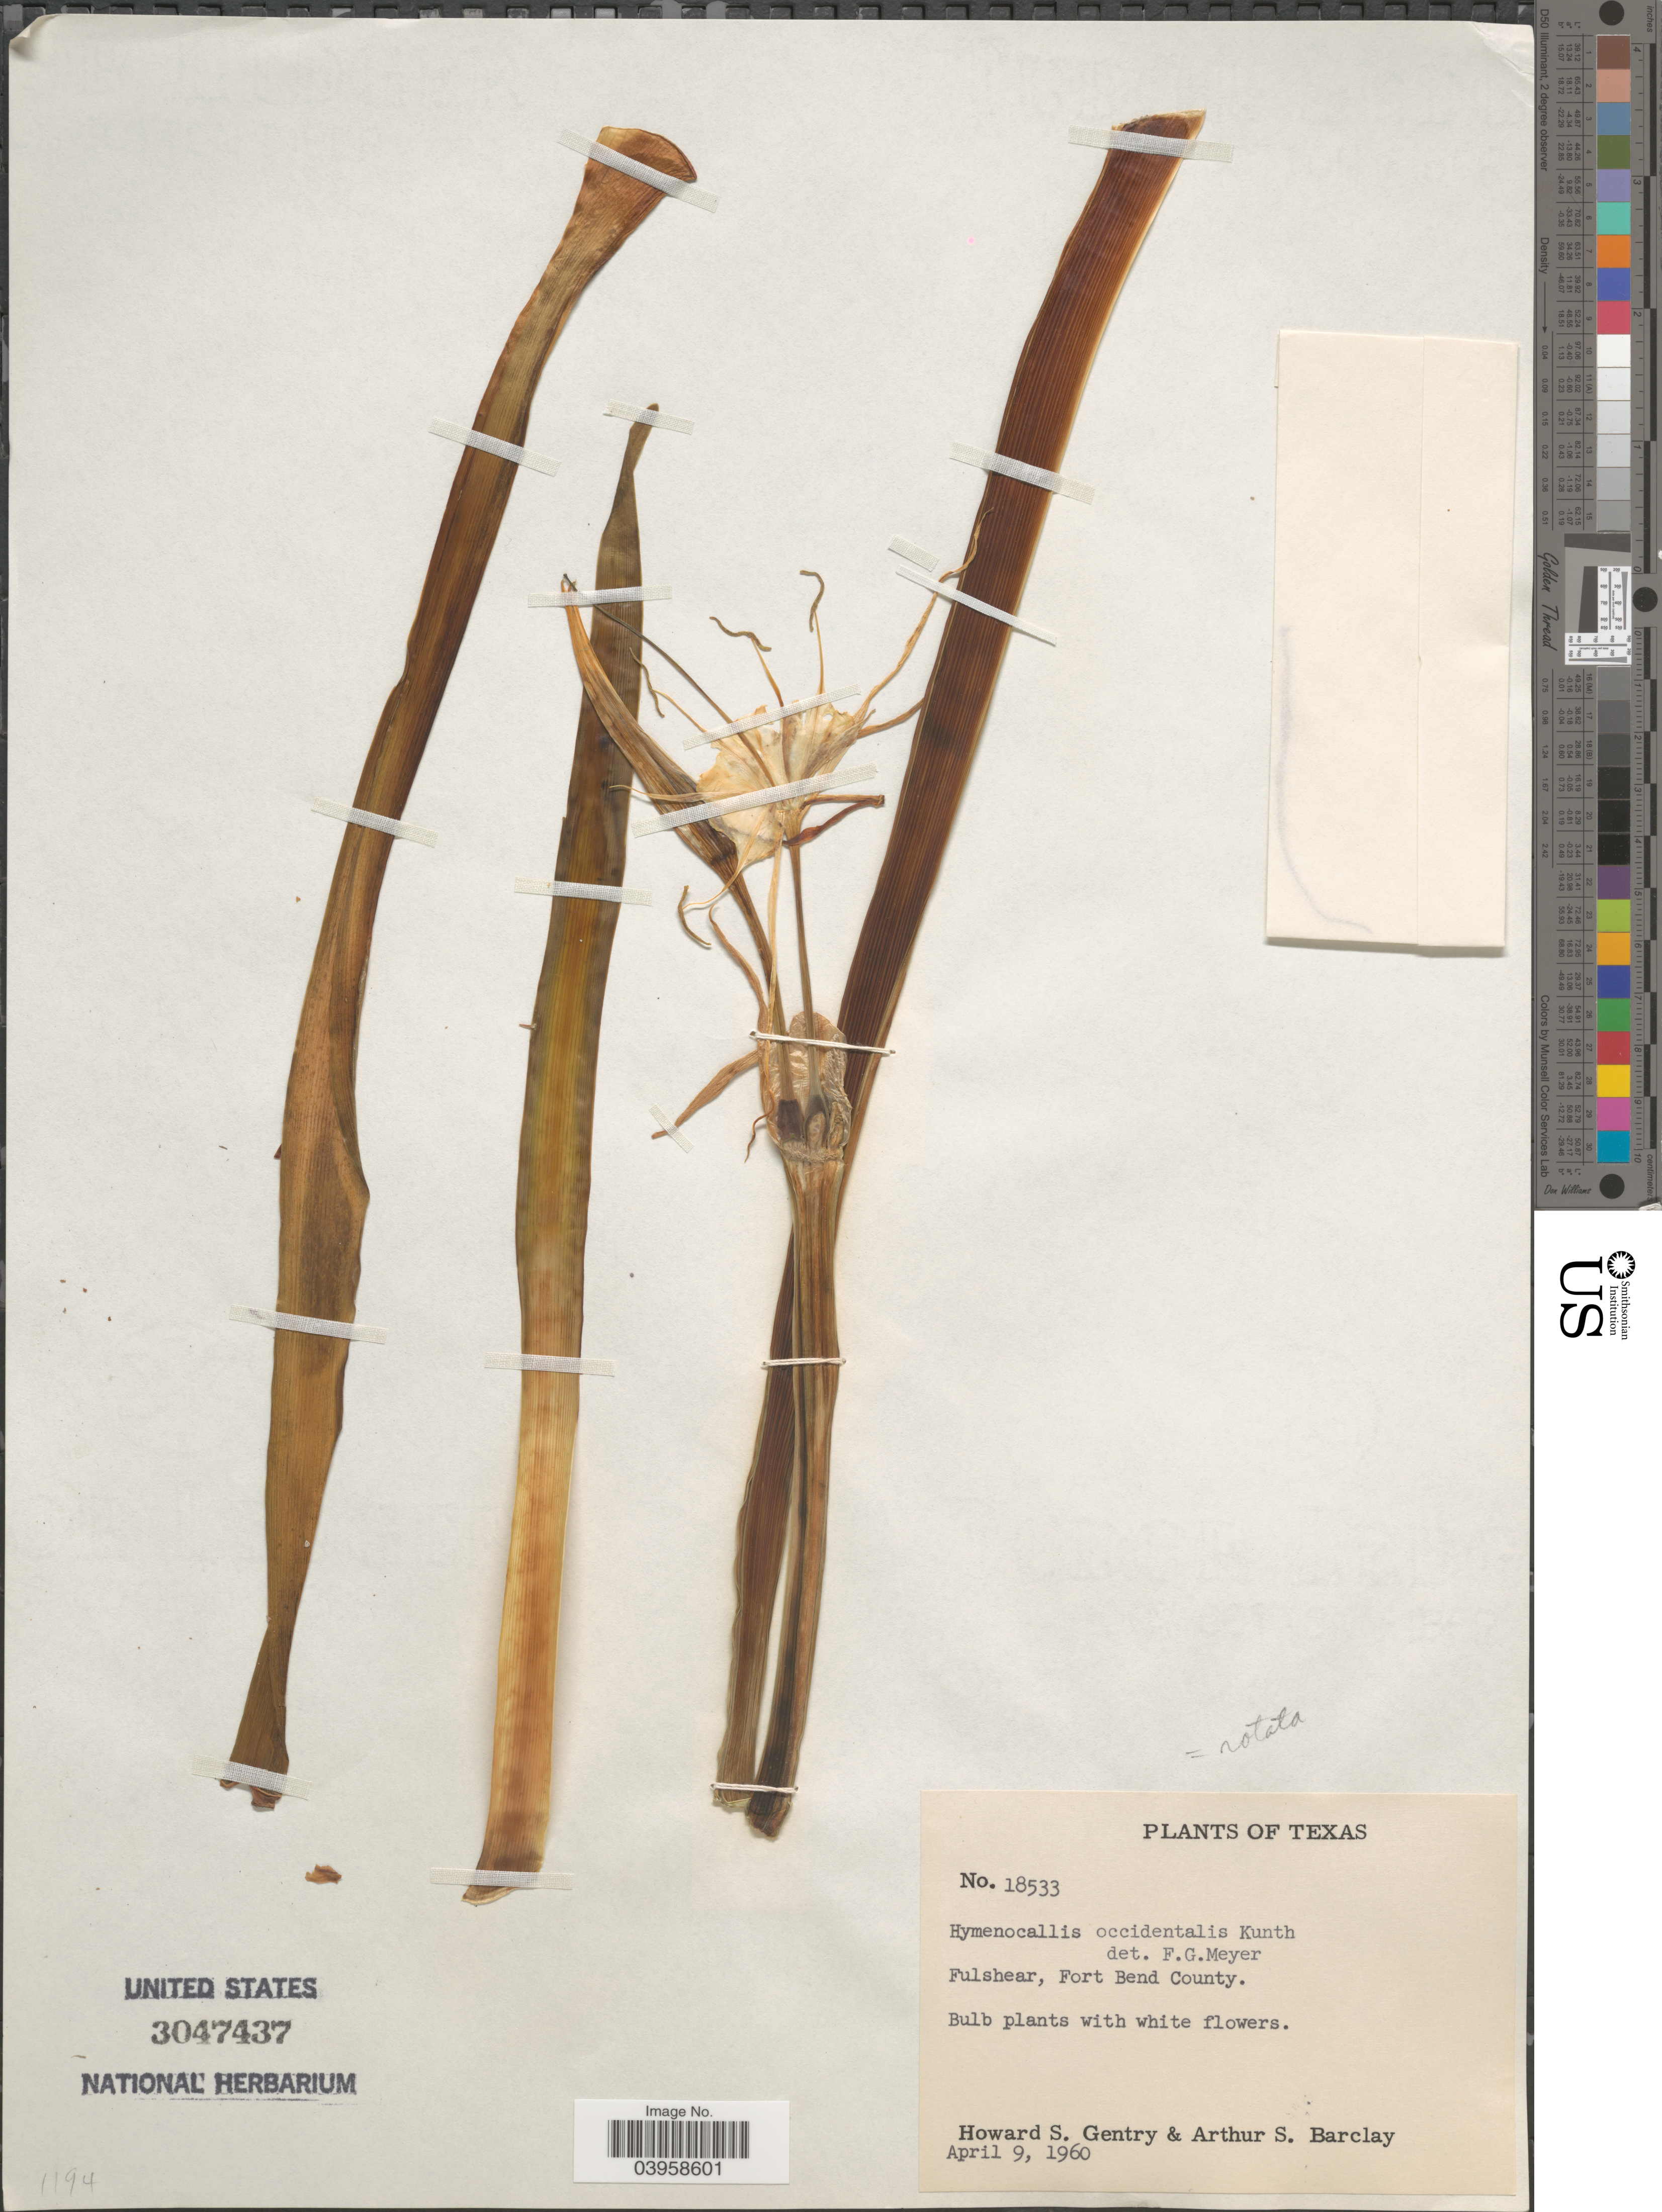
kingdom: Plantae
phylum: Tracheophyta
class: Liliopsida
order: Asparagales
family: Amaryllidaceae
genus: Hymenocallis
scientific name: Hymenocallis caroliniana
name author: (L.) Herb.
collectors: H. S. Gentry & A. S. Barclay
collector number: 18533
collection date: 1960-04-09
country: United States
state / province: Texas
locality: Fulshear, Fort Bend County.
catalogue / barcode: US 3047437